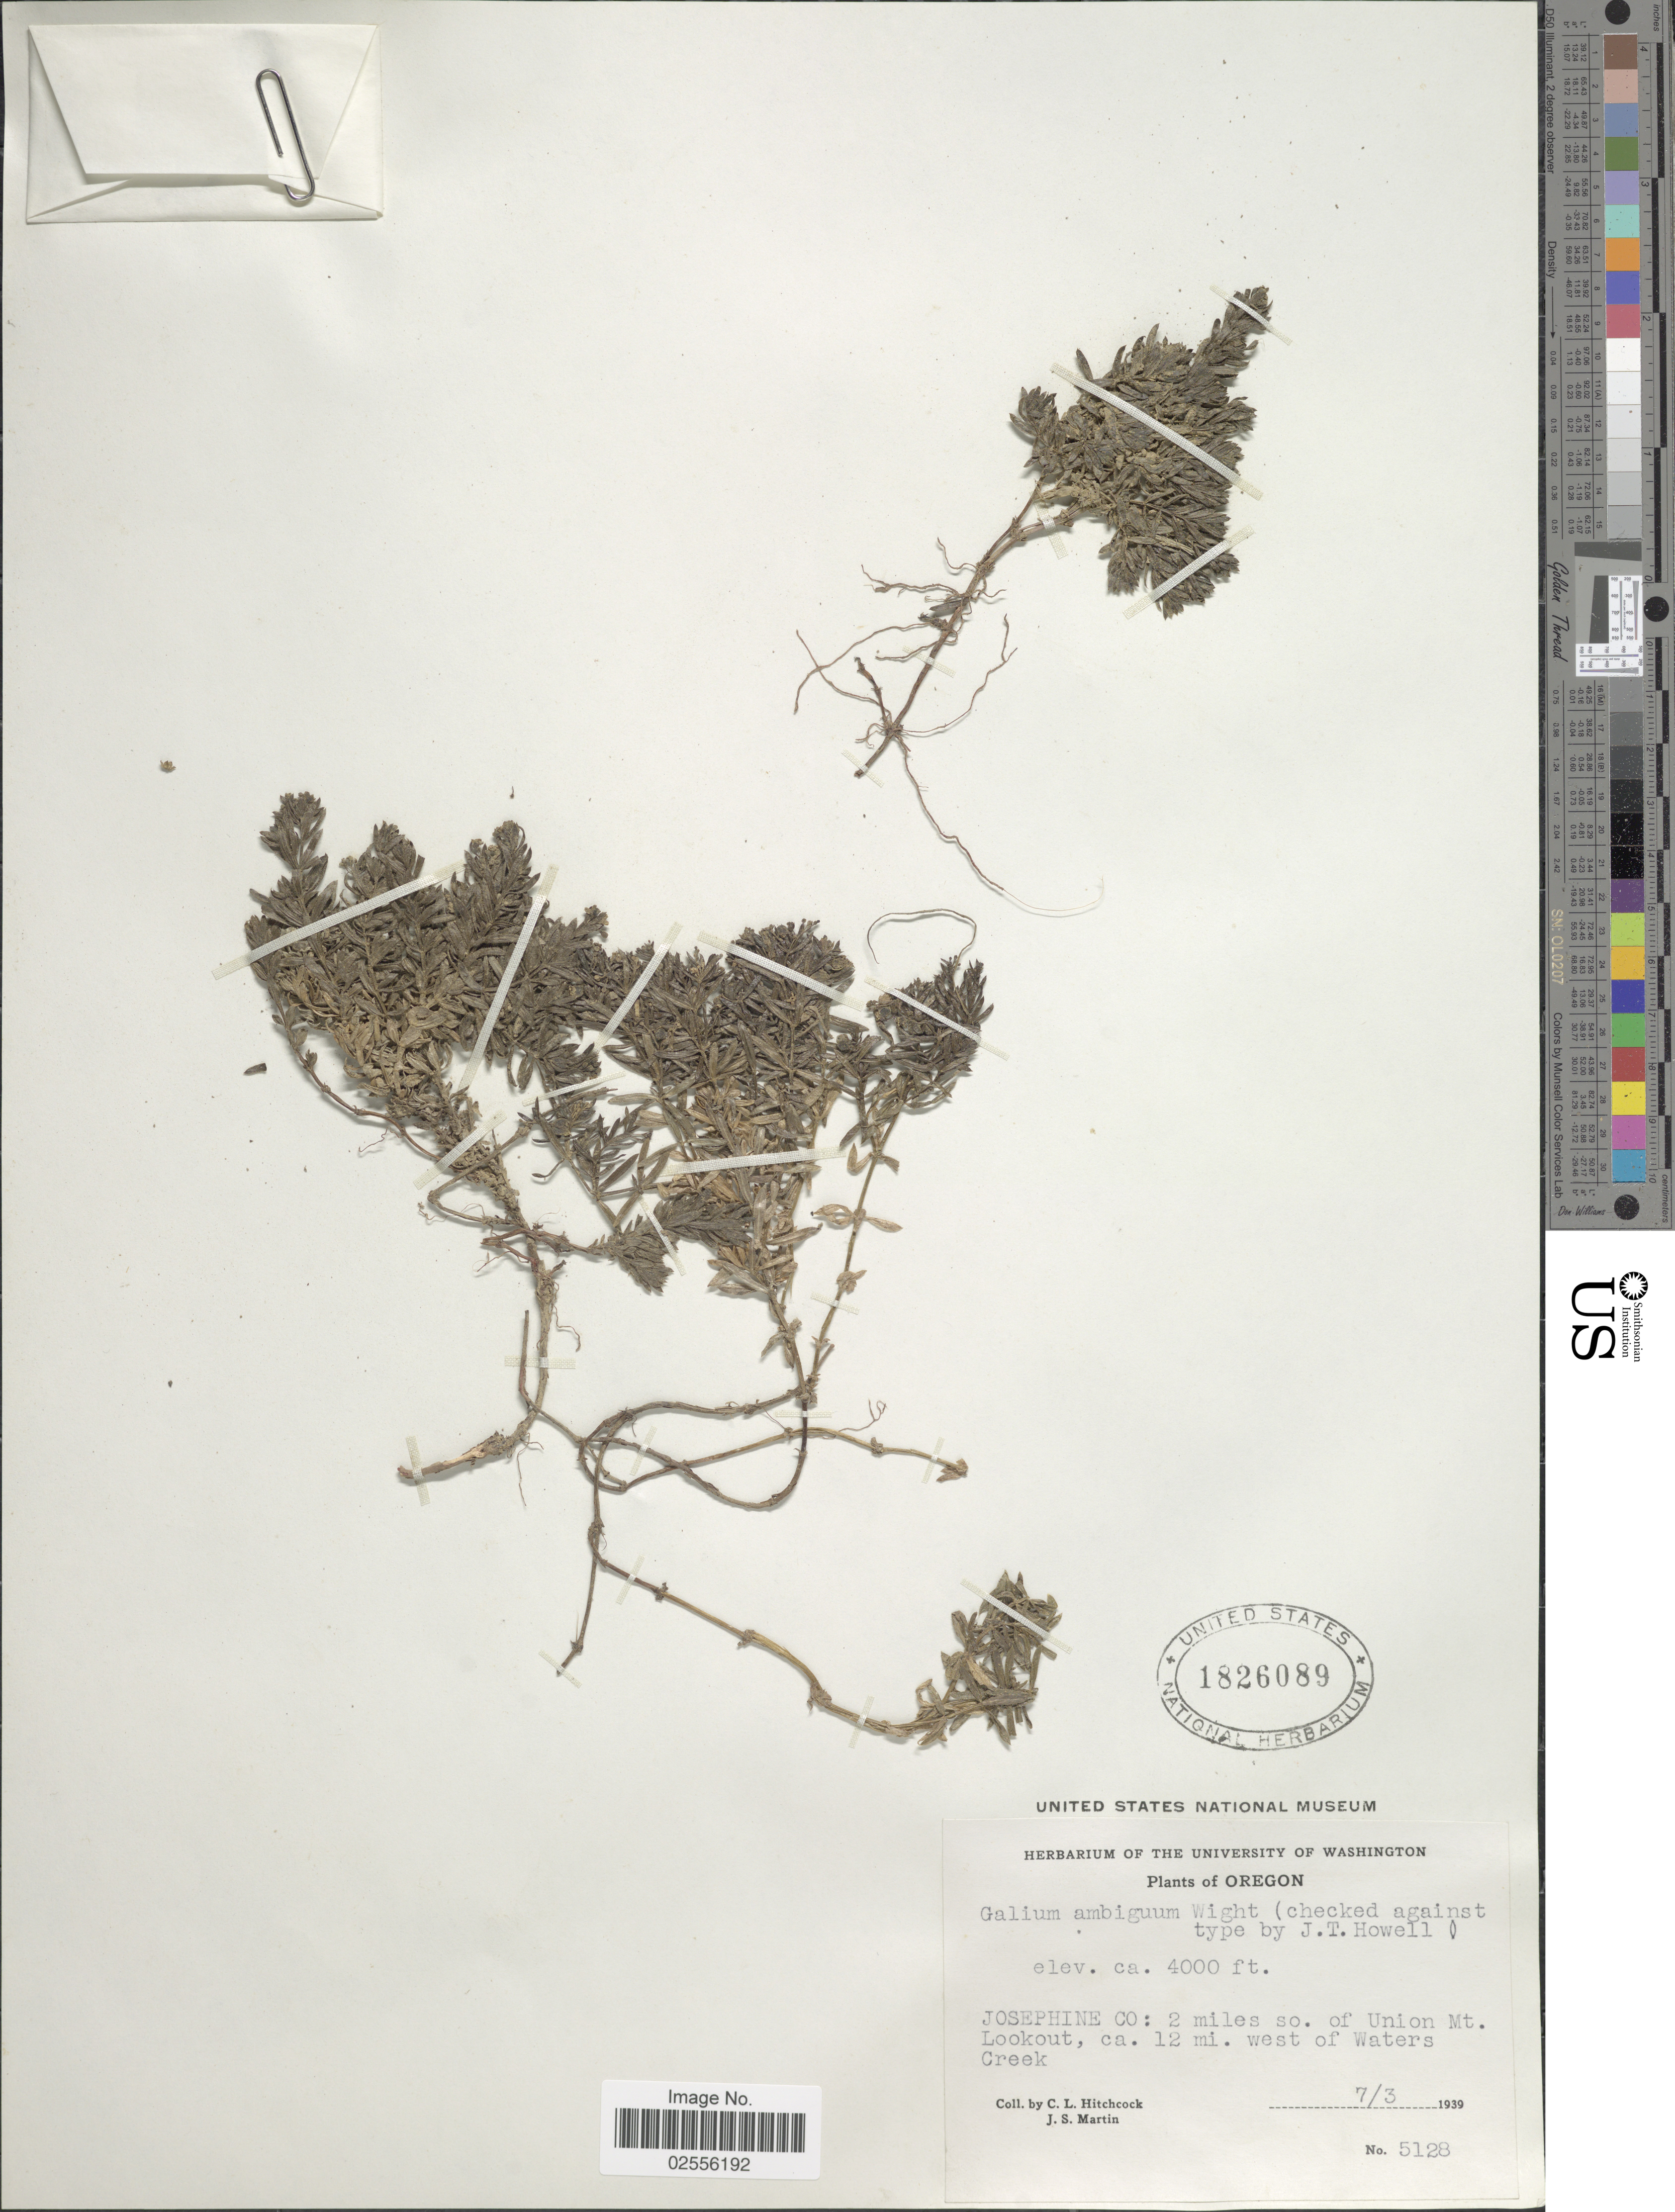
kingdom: Plantae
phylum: Tracheophyta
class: Magnoliopsida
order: Gentianales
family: Rubiaceae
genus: Galium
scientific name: Galium ambiguum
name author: W. Wight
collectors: C. L. Hitchcock & J. S. Martin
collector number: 5128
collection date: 1939-07-03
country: United States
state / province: Oregon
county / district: Josephine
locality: Josephine Co: 2 miles so. of Union Mt. Lookout, ca. 12 mi. west of Waters Creek.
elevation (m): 1219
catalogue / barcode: US 1826089